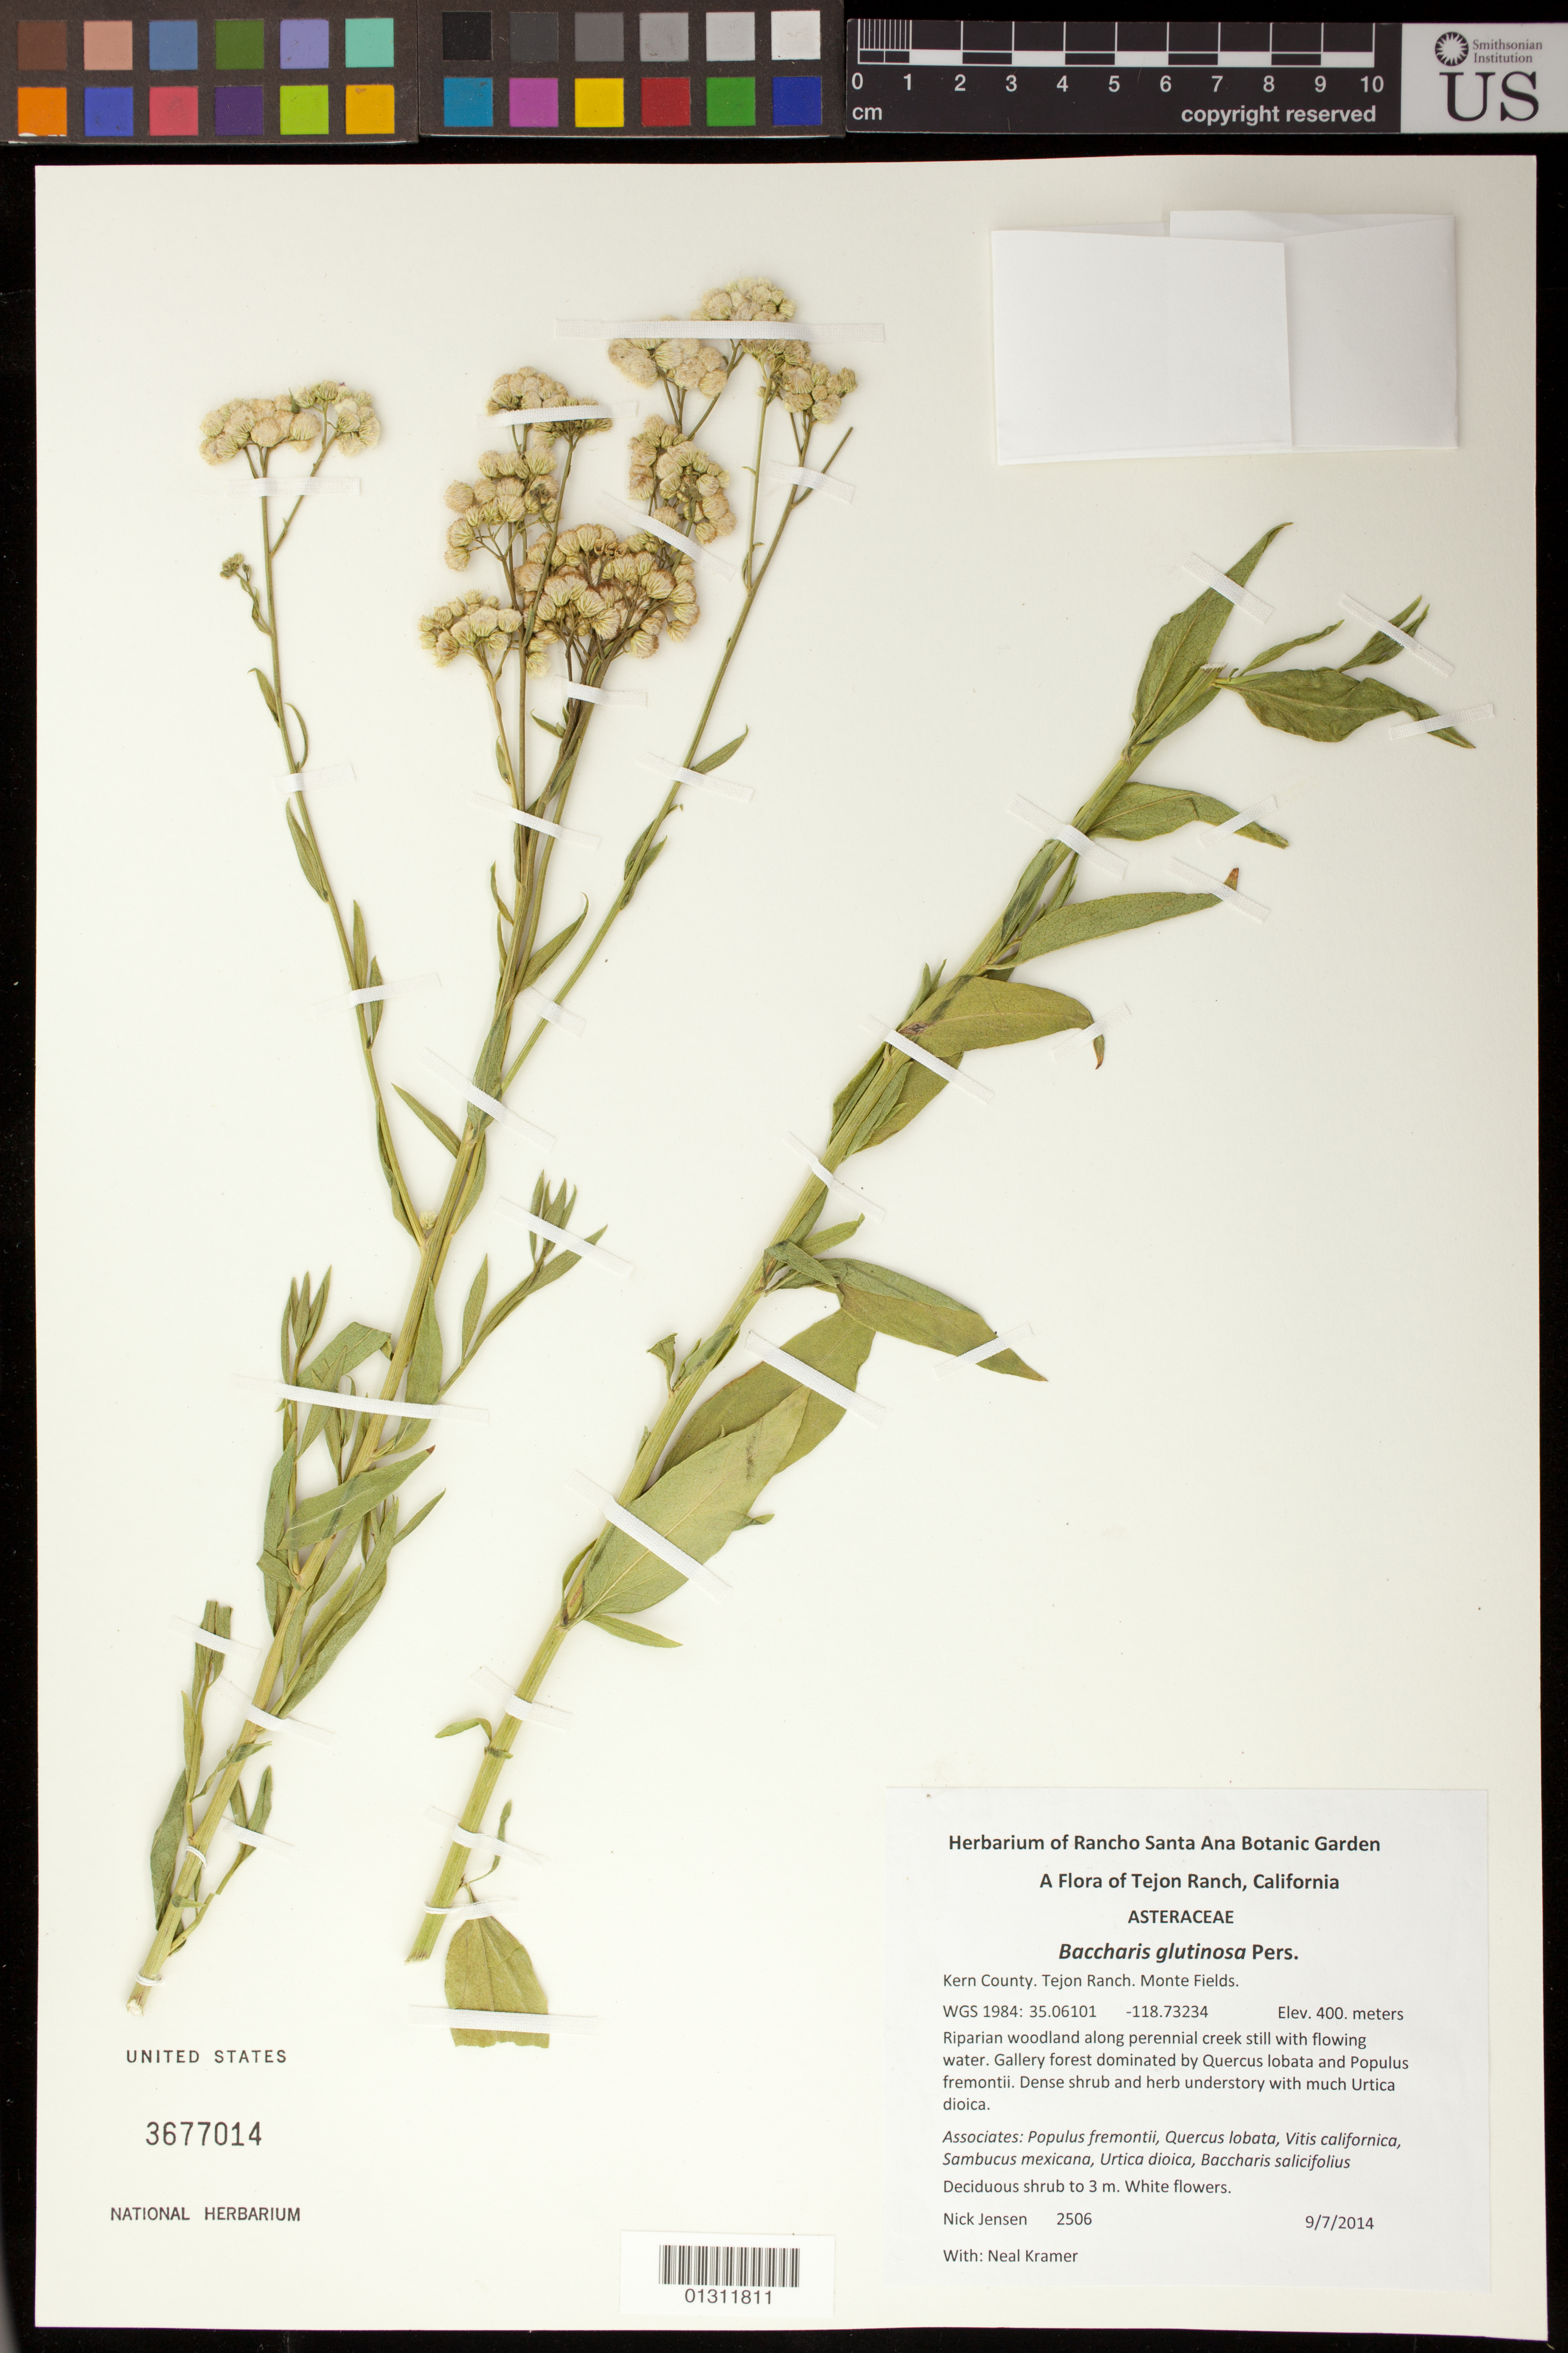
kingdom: Plantae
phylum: Tracheophyta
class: Magnoliopsida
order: Asterales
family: Asteraceae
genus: Baccharis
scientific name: Baccharis glutinosa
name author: Pers.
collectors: N. Jensen & N. Kramer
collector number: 2506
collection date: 2014-09-07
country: United States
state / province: California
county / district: Kern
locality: Tejon Ranch. Monte Fields.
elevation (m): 400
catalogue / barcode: US 3677014